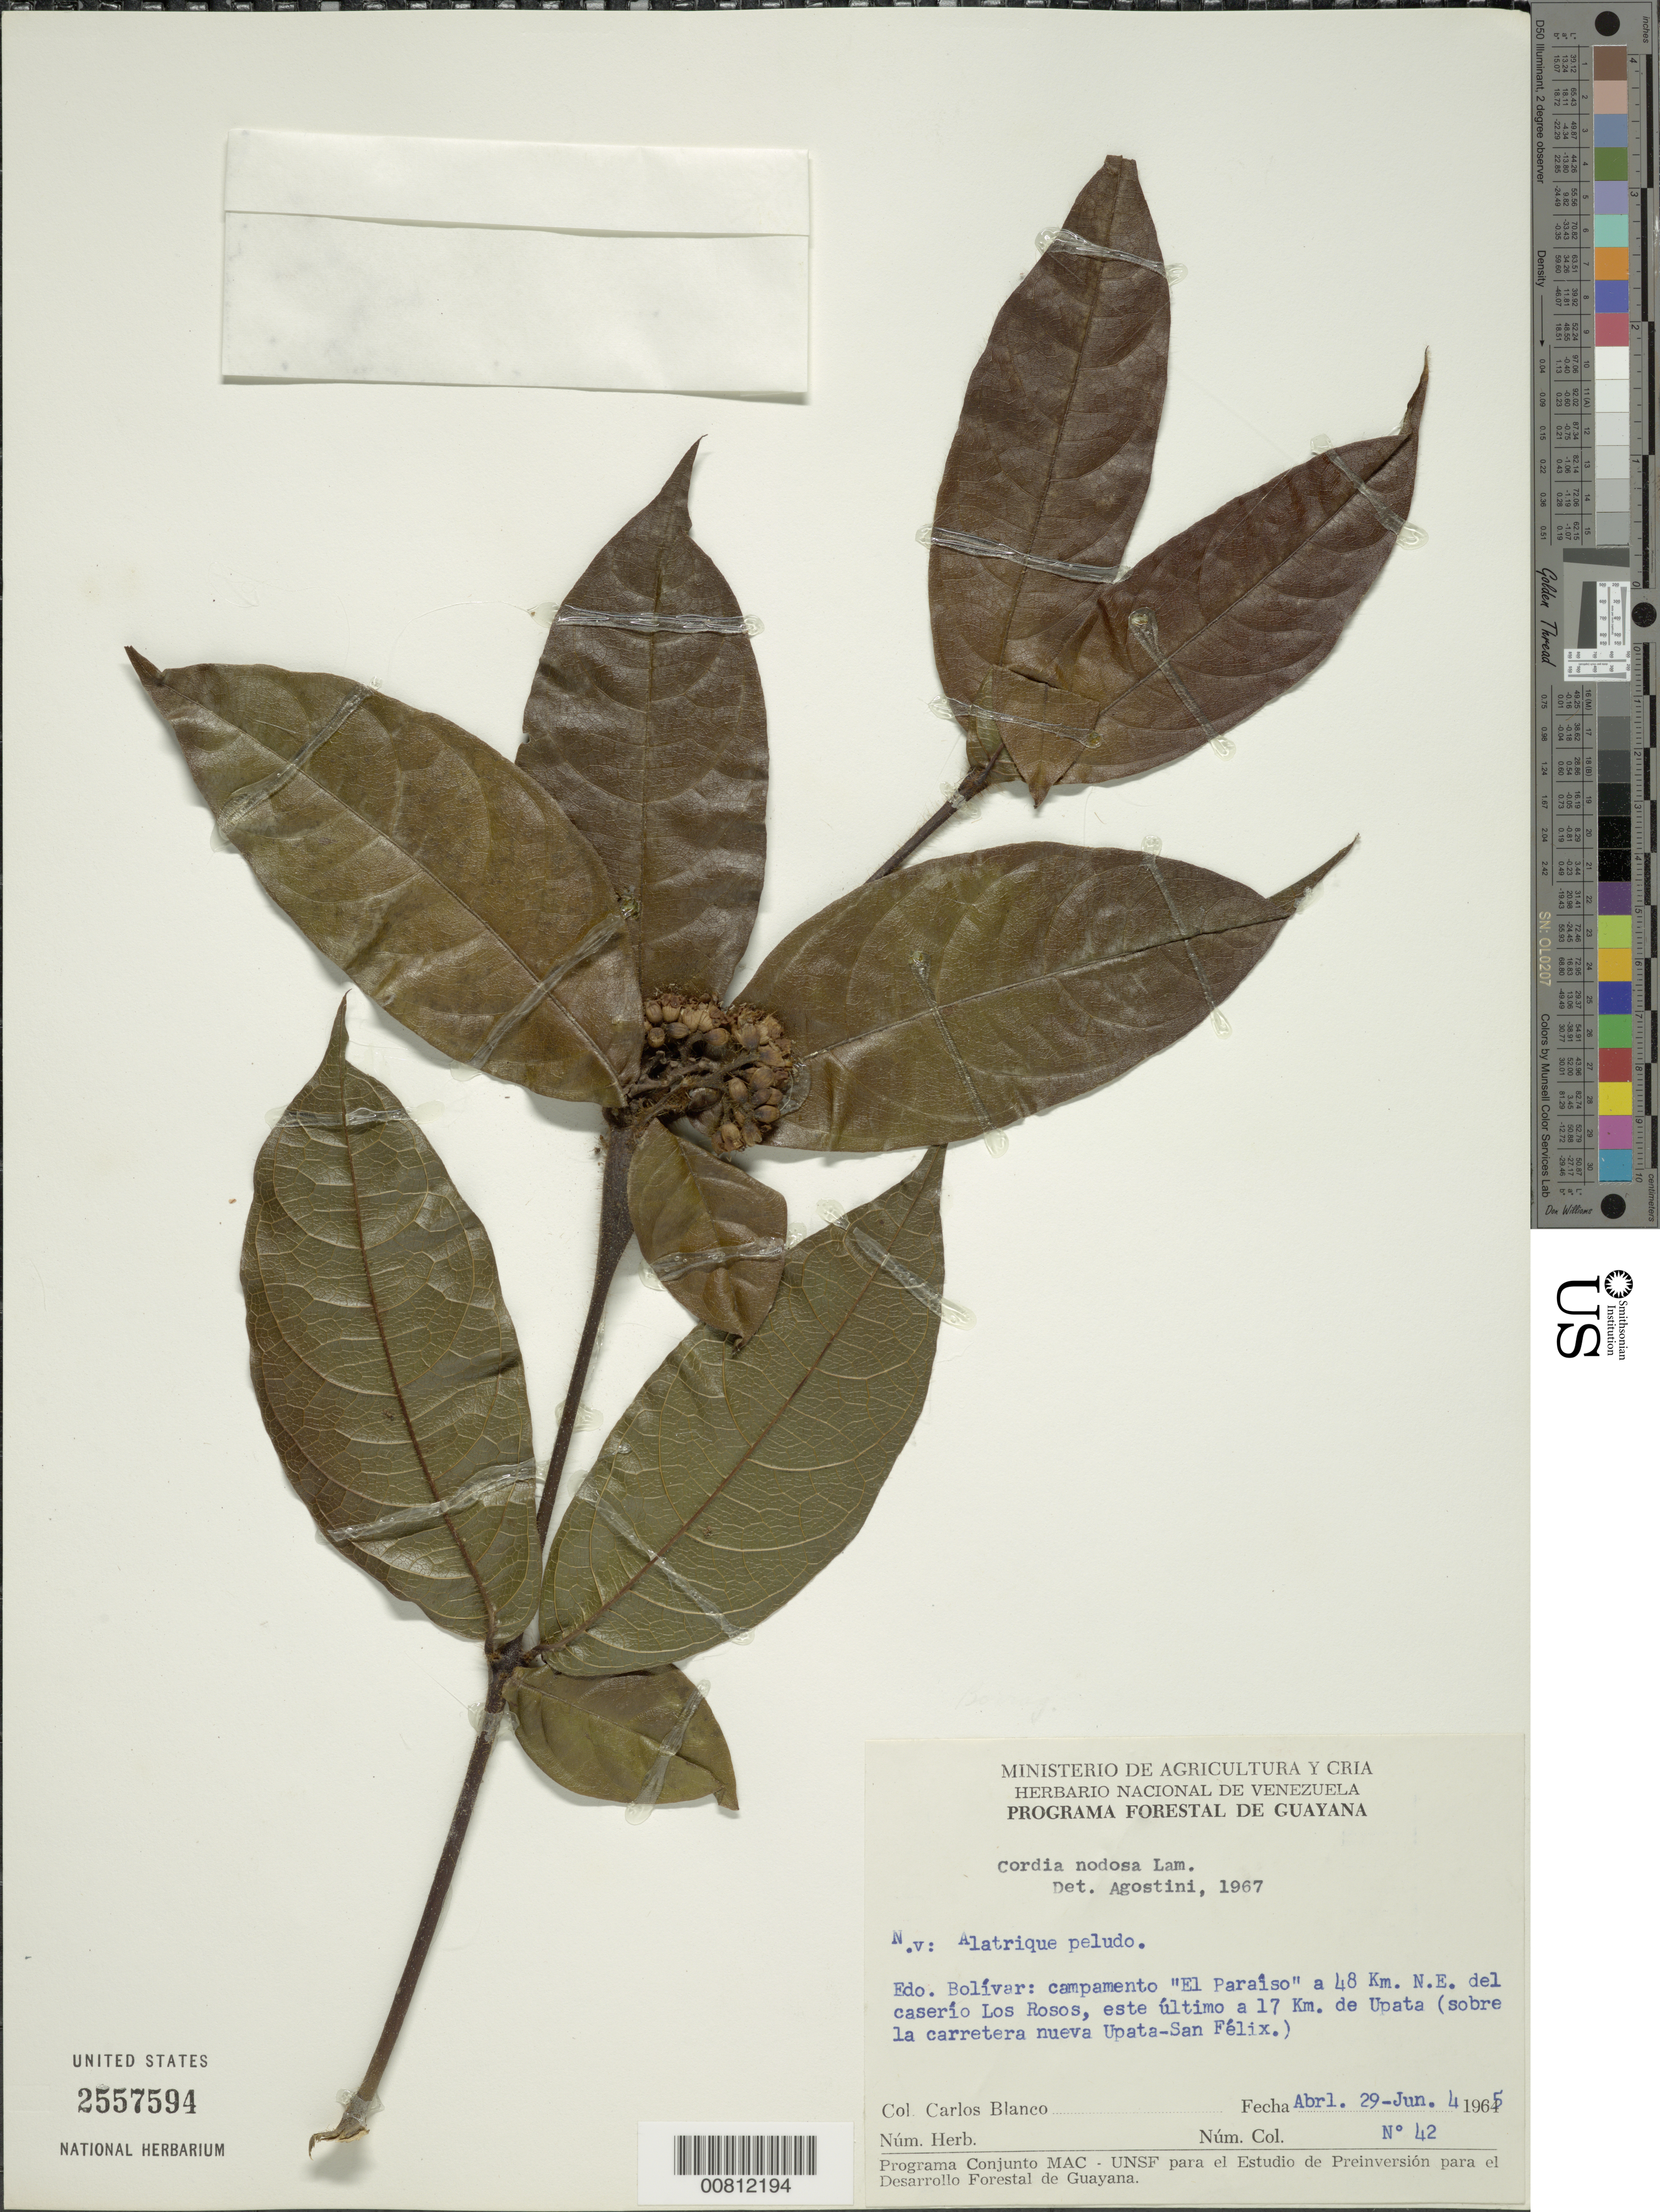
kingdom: Plantae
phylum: Tracheophyta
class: Magnoliopsida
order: Boraginales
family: Cordiaceae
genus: Cordia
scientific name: Cordia nodosa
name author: Lam.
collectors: C. A. Blanco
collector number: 42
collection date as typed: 29-Apr-65 to June 4 1965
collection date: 1965-04-29/1965-06-04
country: Venezuela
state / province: Bolívar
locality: Campamento "El Paraiso" a 48 km NE del caserío Los Rosos, este ultimo aprox. 17 km de Upata (sobre la carretera nueva Upata-San Felix)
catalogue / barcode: US 2557594